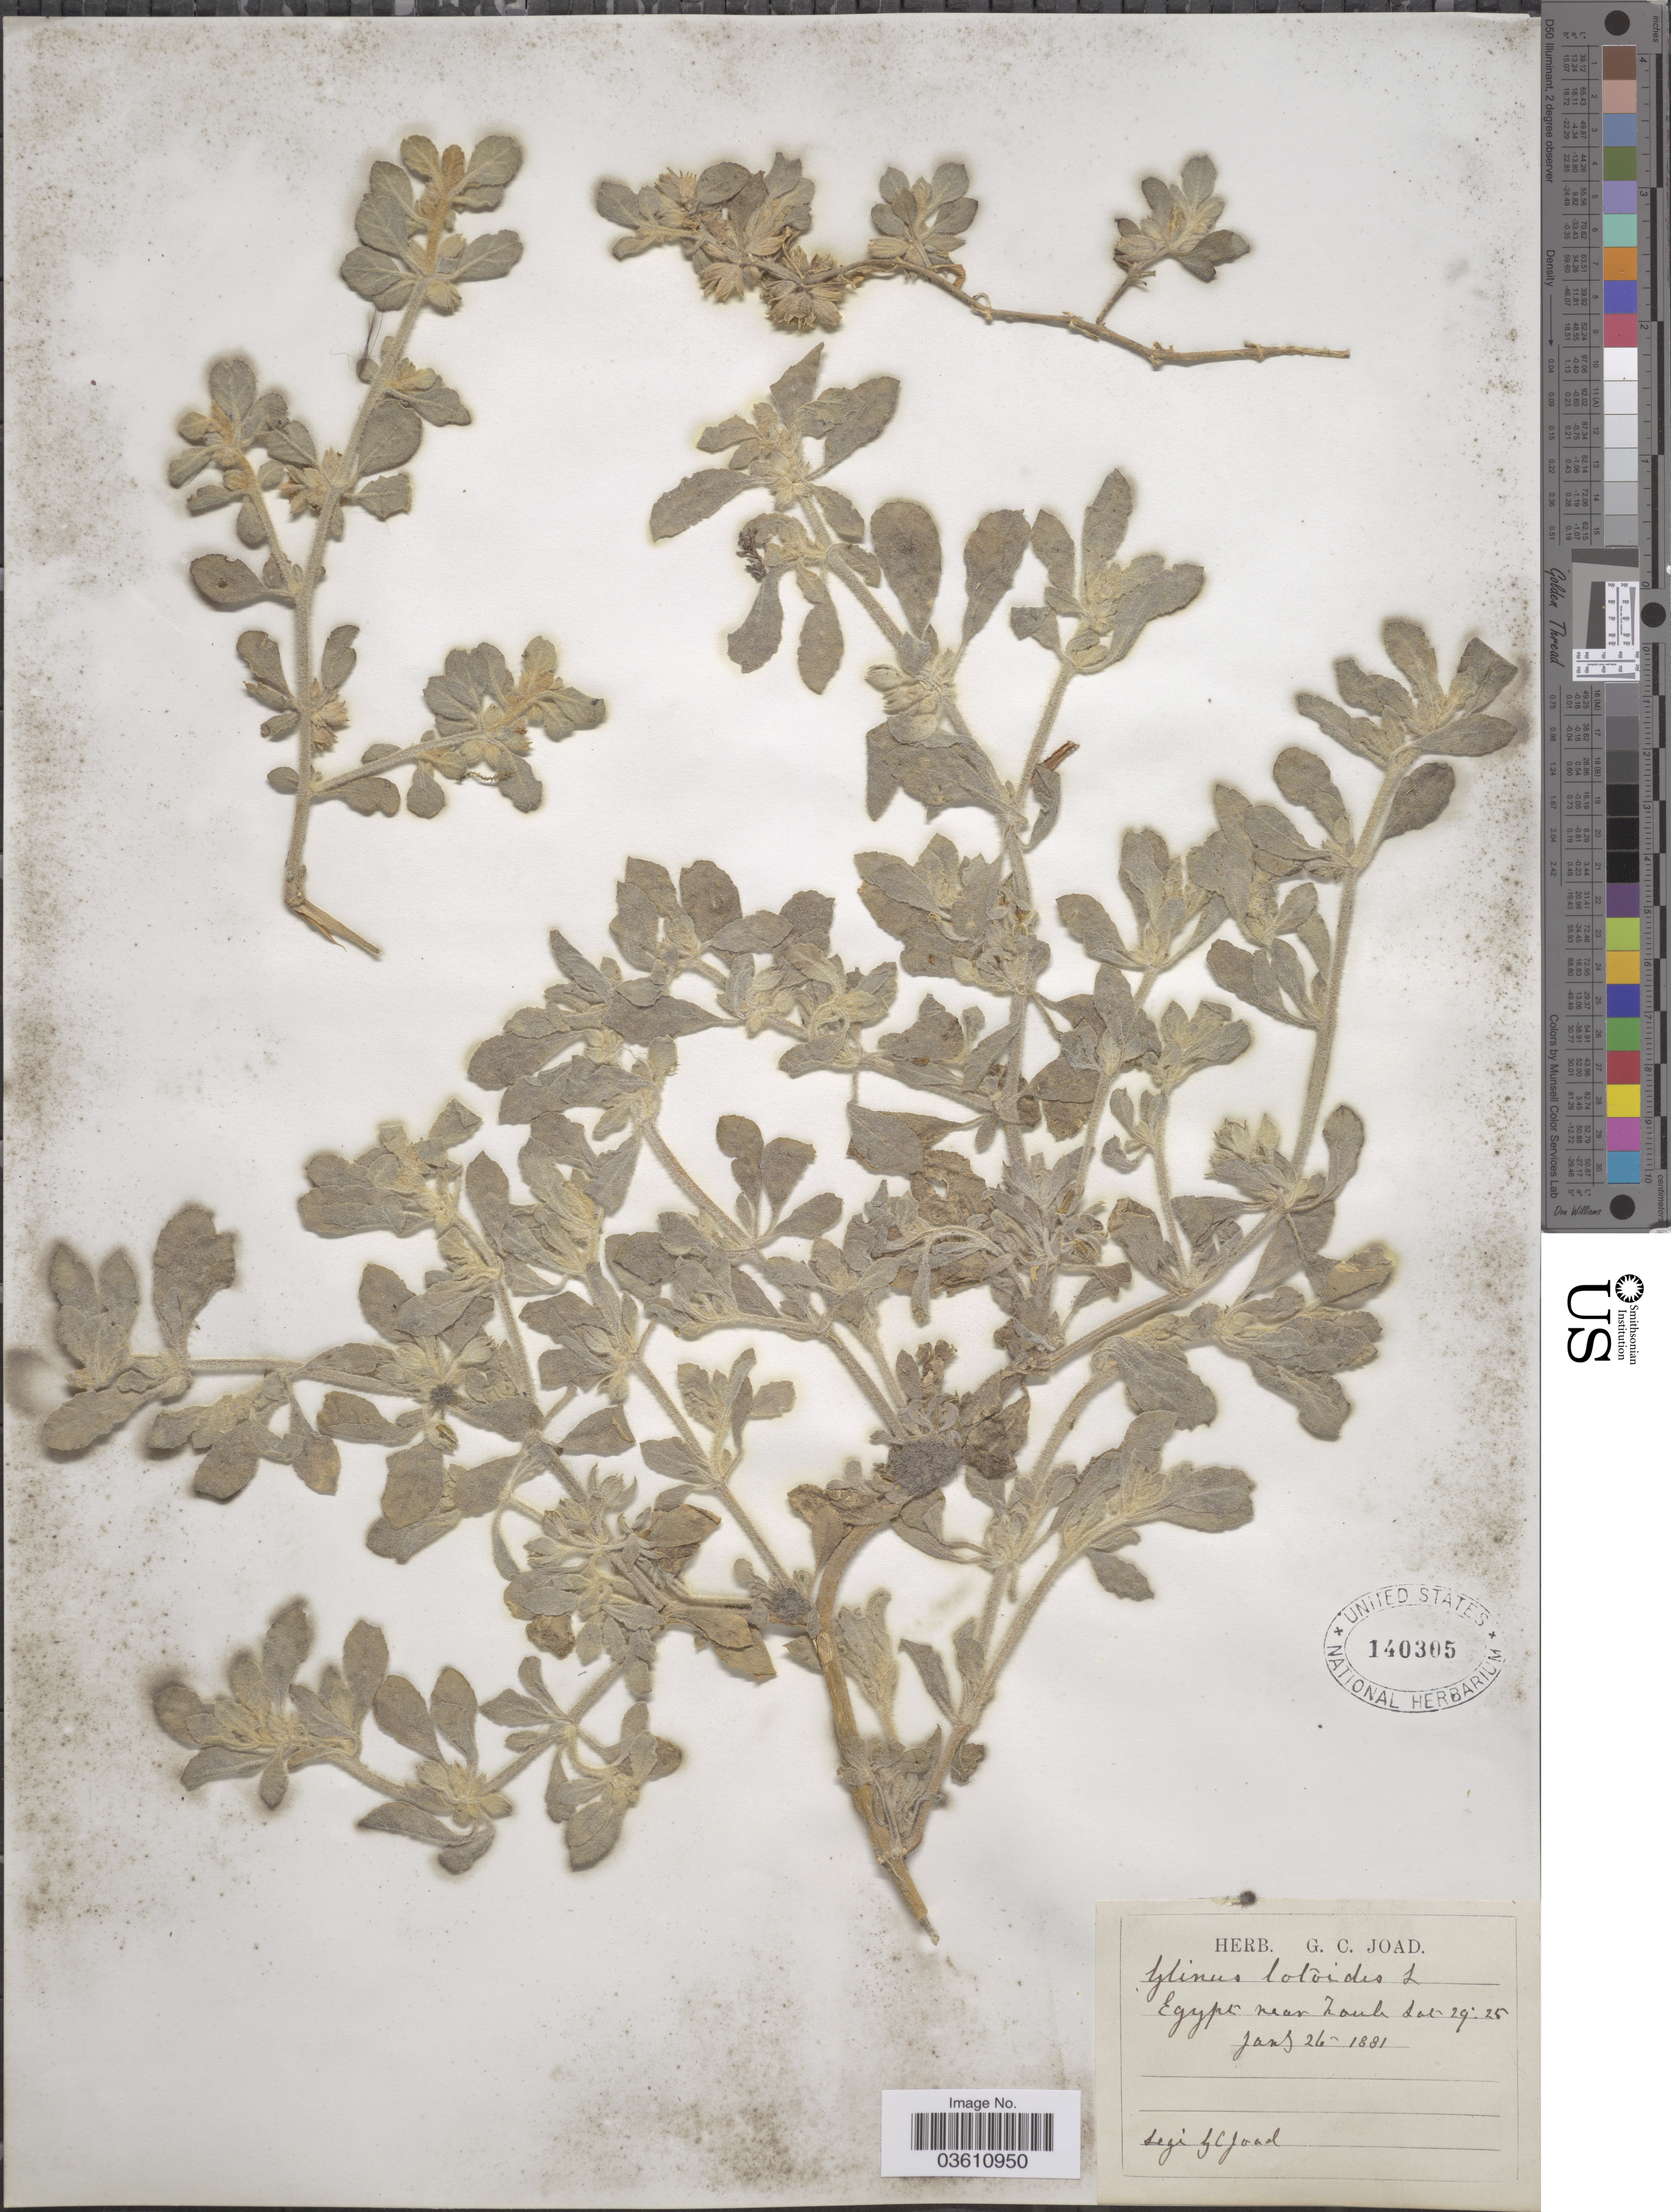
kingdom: Plantae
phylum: Tracheophyta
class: Magnoliopsida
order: Caryophyllales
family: Molluginaceae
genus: Glinus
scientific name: Glinus lotoides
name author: L.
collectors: G. Joad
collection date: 1881-01-26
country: Egypt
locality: Near Zouh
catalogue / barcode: US 140305